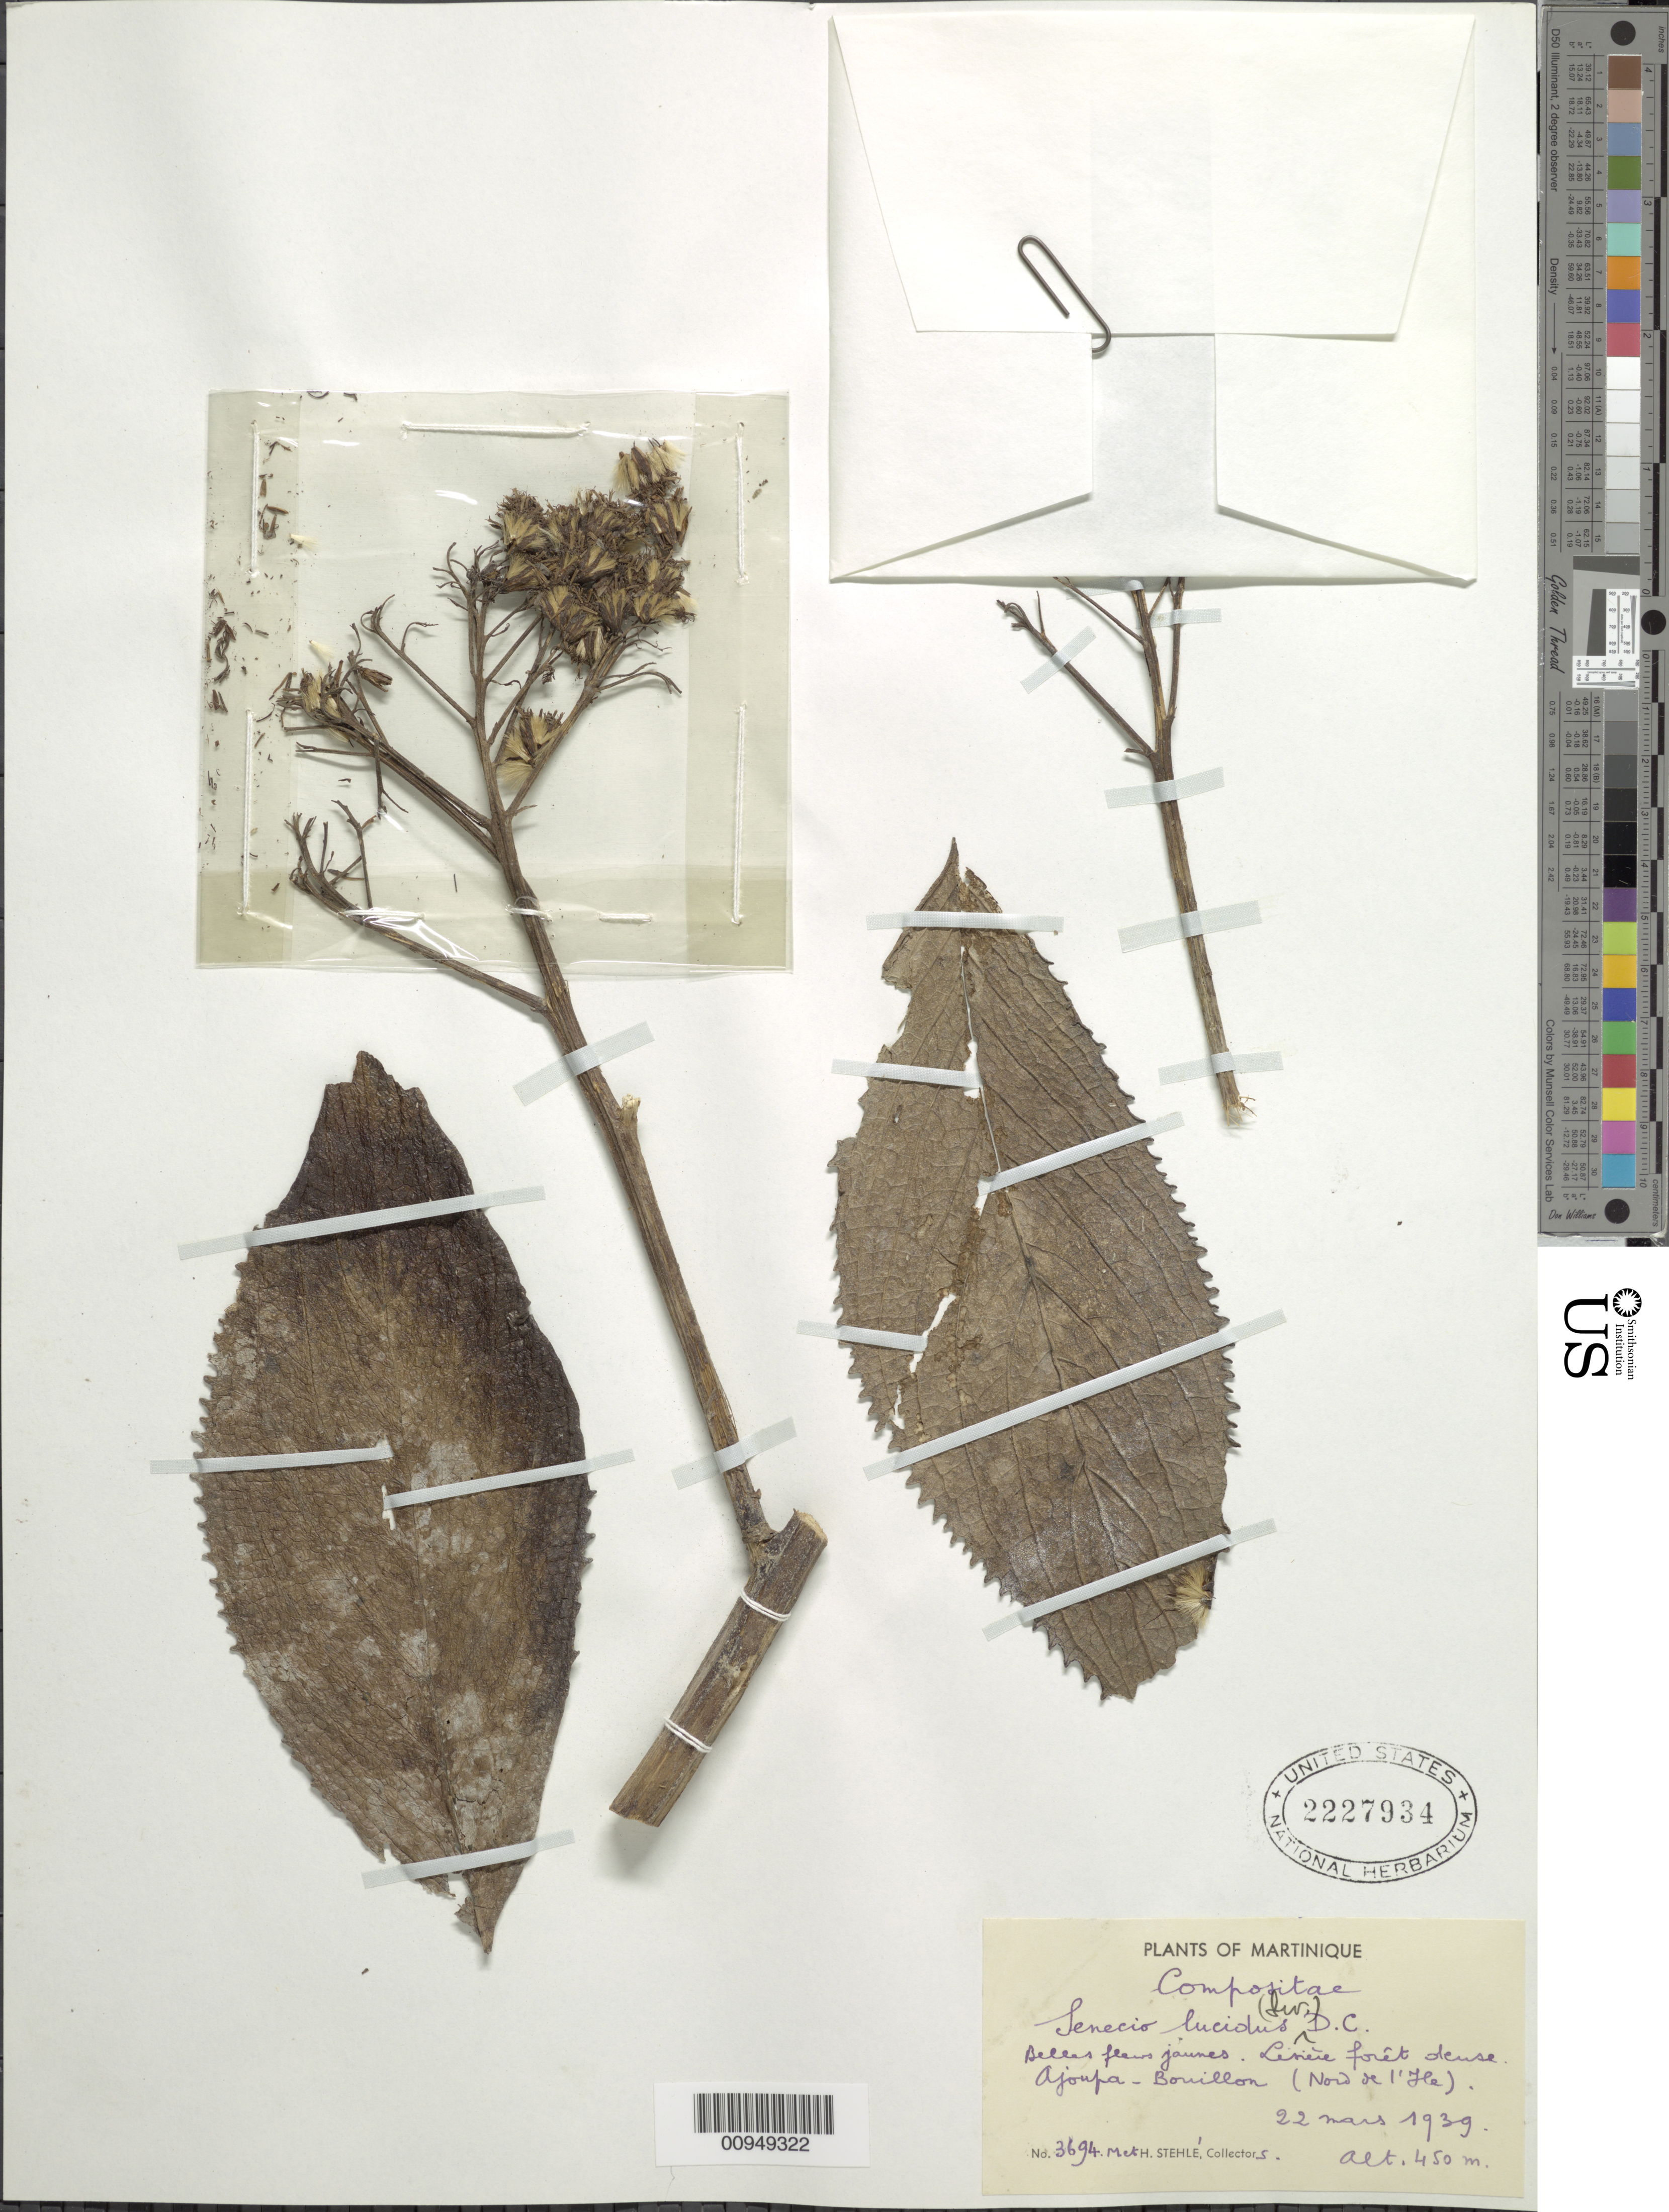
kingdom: Plantae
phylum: Tracheophyta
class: Magnoliopsida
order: Asterales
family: Asteraceae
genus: Senecio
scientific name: Senecio lucidus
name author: (Sw.) DC.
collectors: H. Stehlé & M. Stehlé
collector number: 3694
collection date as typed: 22 Mar 1939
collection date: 1939-03-22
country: Martinique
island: Martinique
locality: Ajoupa-Bouillon (Nord de l'Ile)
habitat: forêt dense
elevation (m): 450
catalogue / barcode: US 2227934